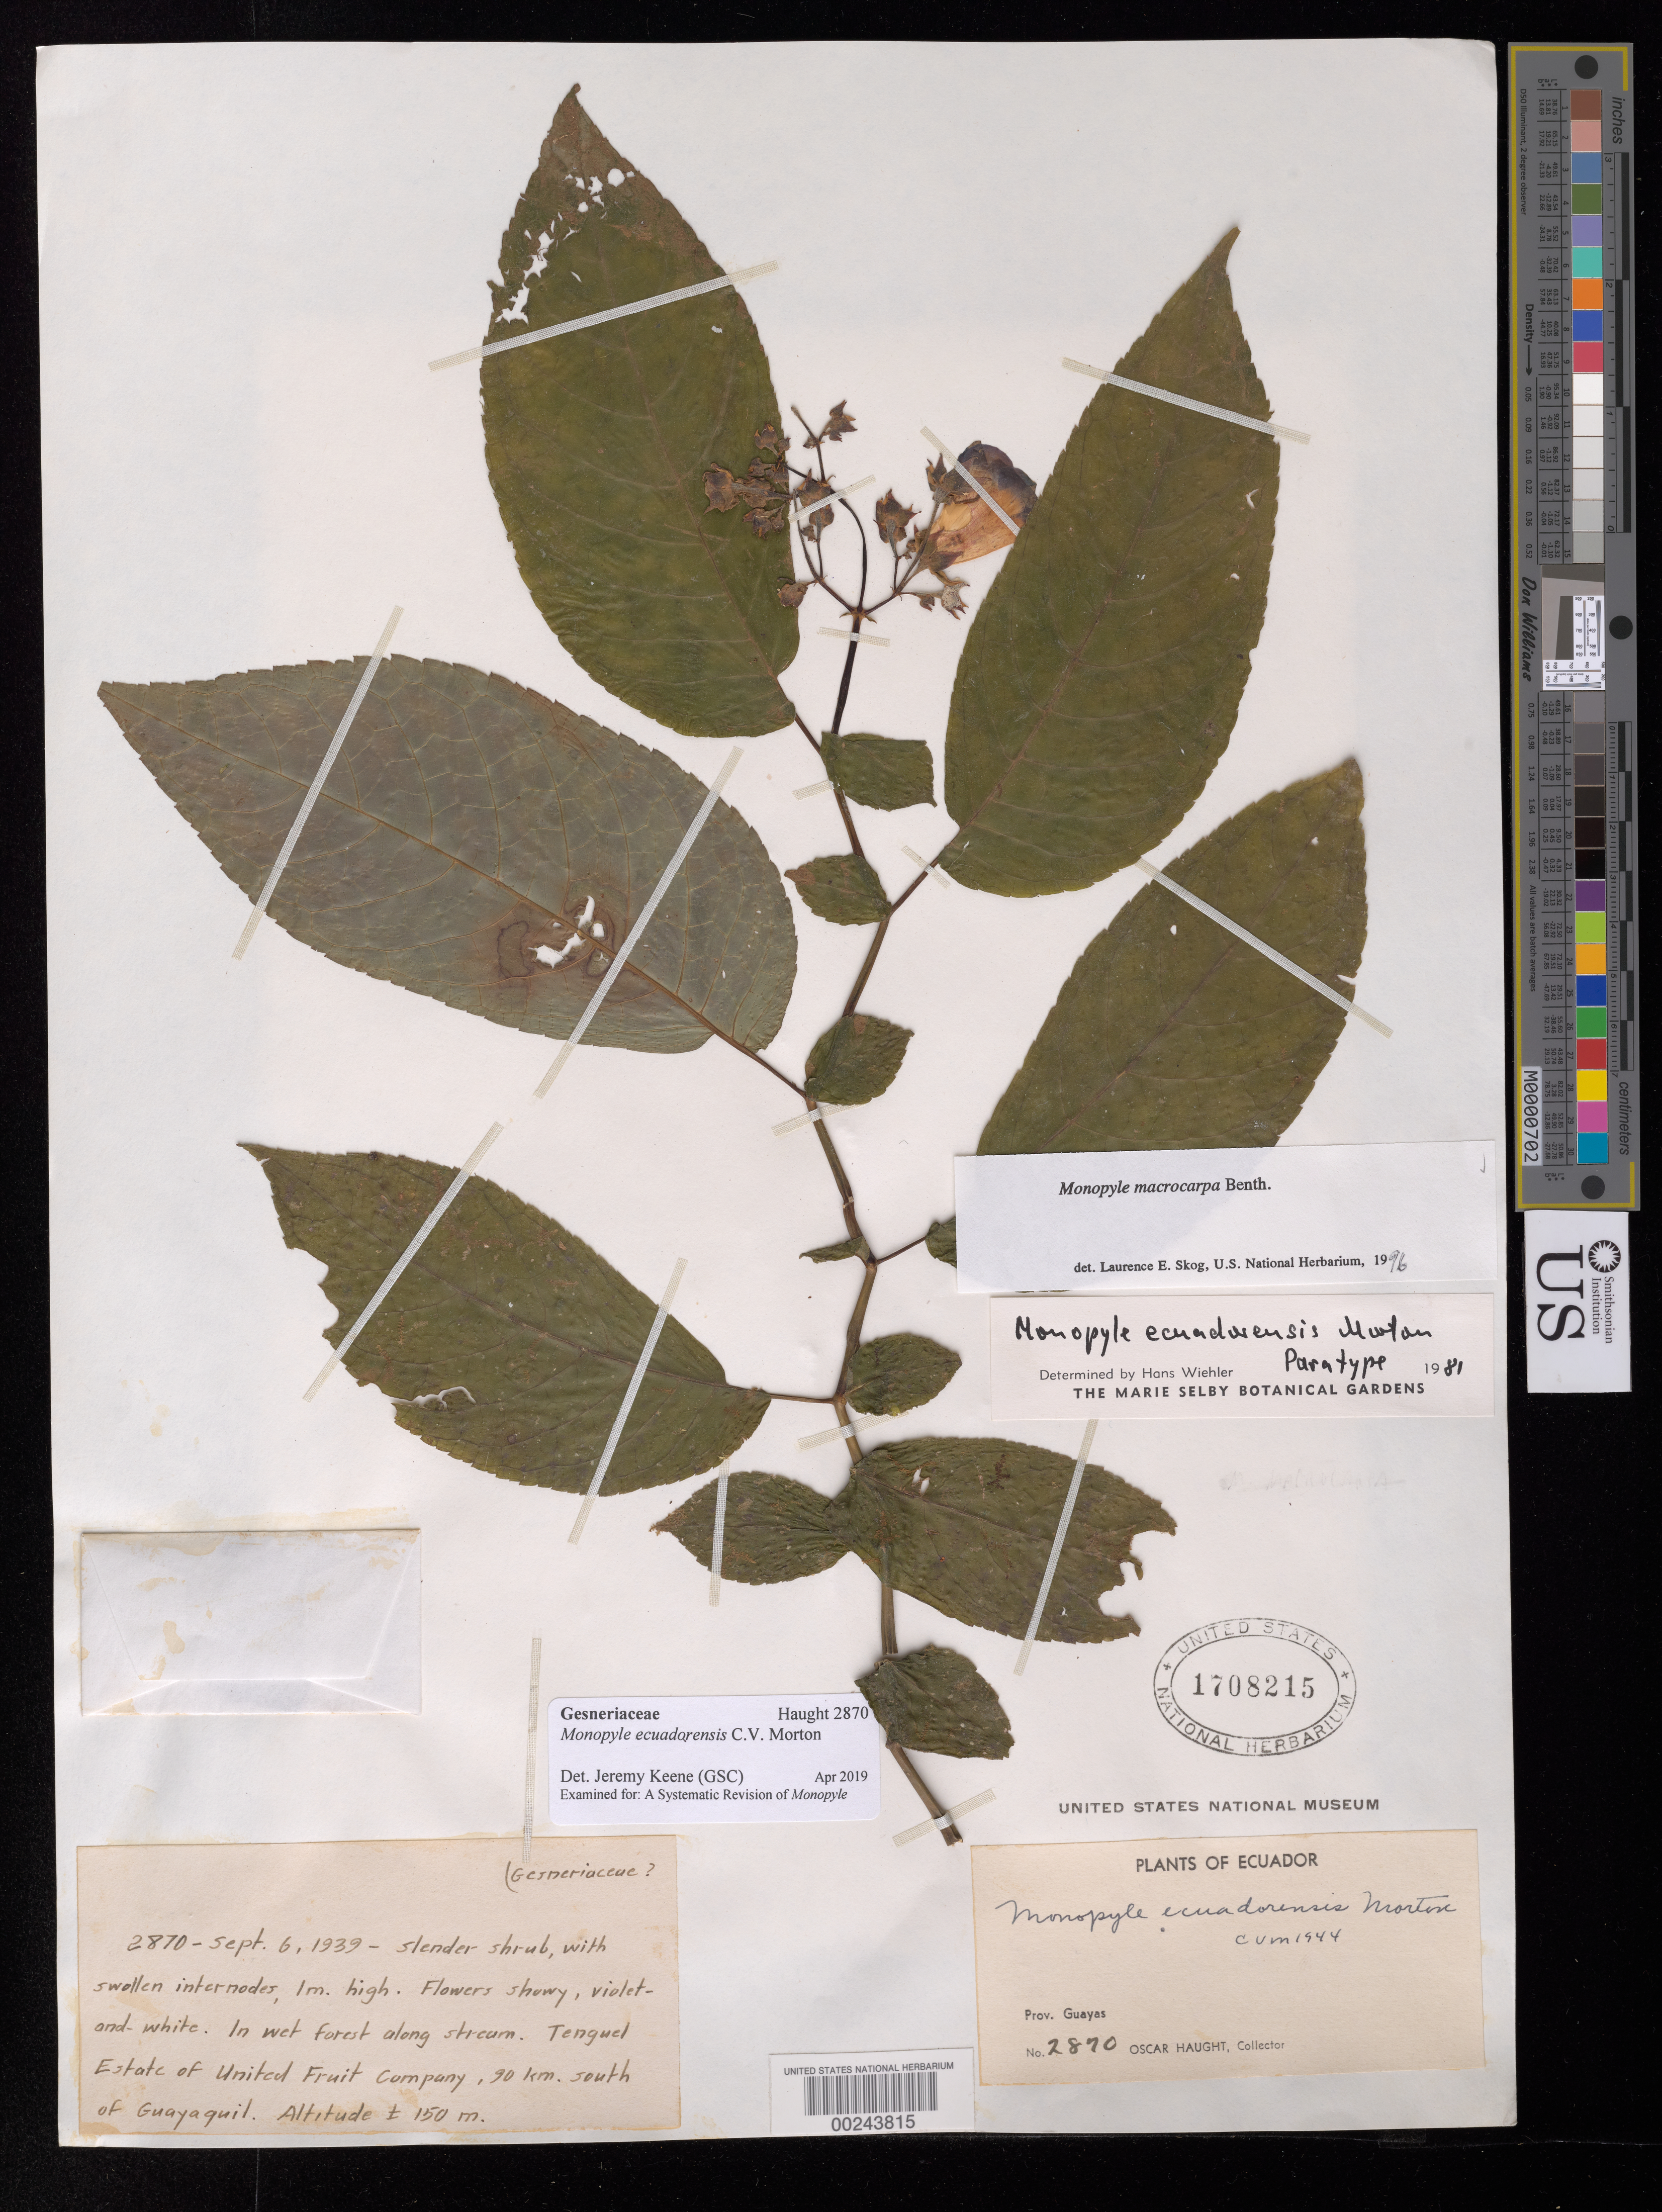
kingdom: Plantae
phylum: Tracheophyta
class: Magnoliopsida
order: Lamiales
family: Gesneriaceae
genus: Monopyle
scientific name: Monopyle ecuadorensis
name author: C.V. Morton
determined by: Keene, J.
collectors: O. L. Haught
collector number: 2870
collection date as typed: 06 Sep 1939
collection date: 1939-09-06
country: Ecuador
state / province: Guayas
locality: Tenguel Estate of United Fruit Company, 90 km S of Guayaquil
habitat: In wet forest along stream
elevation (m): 150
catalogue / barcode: US 1708215